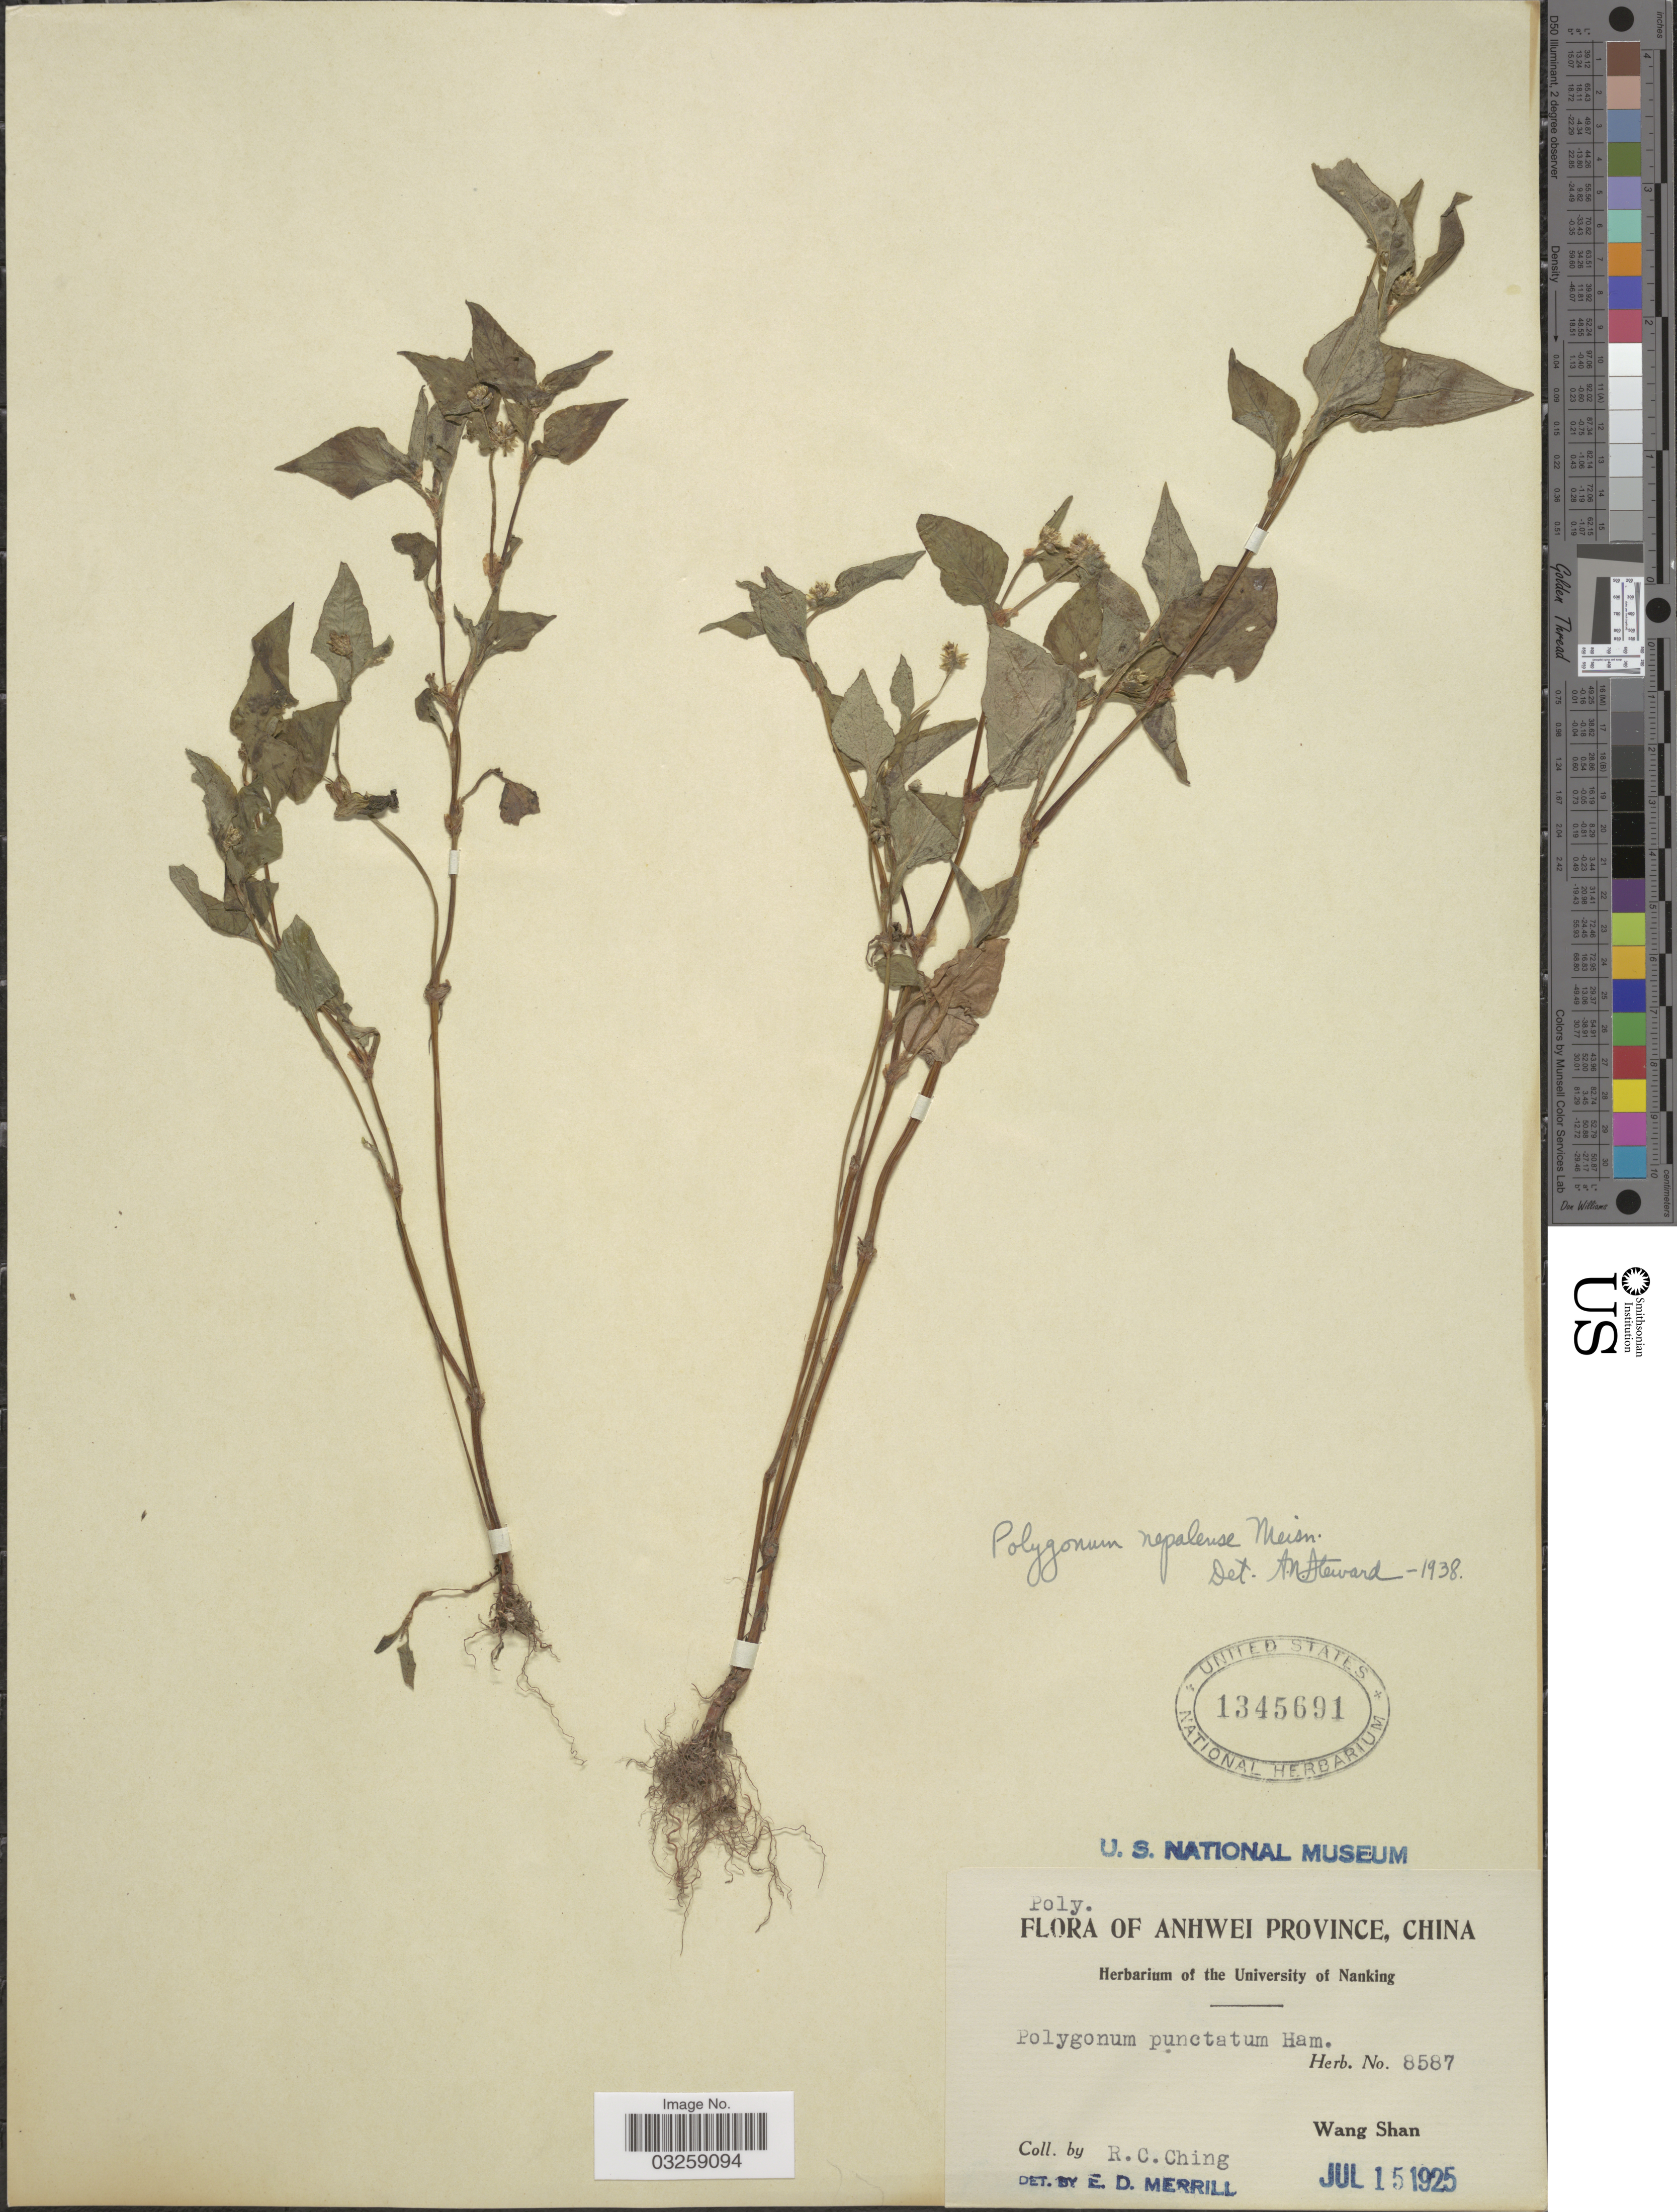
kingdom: Plantae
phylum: Tracheophyta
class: Magnoliopsida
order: Caryophyllales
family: Polygonaceae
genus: Polygonum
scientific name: Polygonum nepalense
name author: Meisn.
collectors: R. C. Ching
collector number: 8587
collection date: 1925-07-15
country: China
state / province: Anhui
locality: Anhwei Province. Wang Shan.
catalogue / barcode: US 1345691